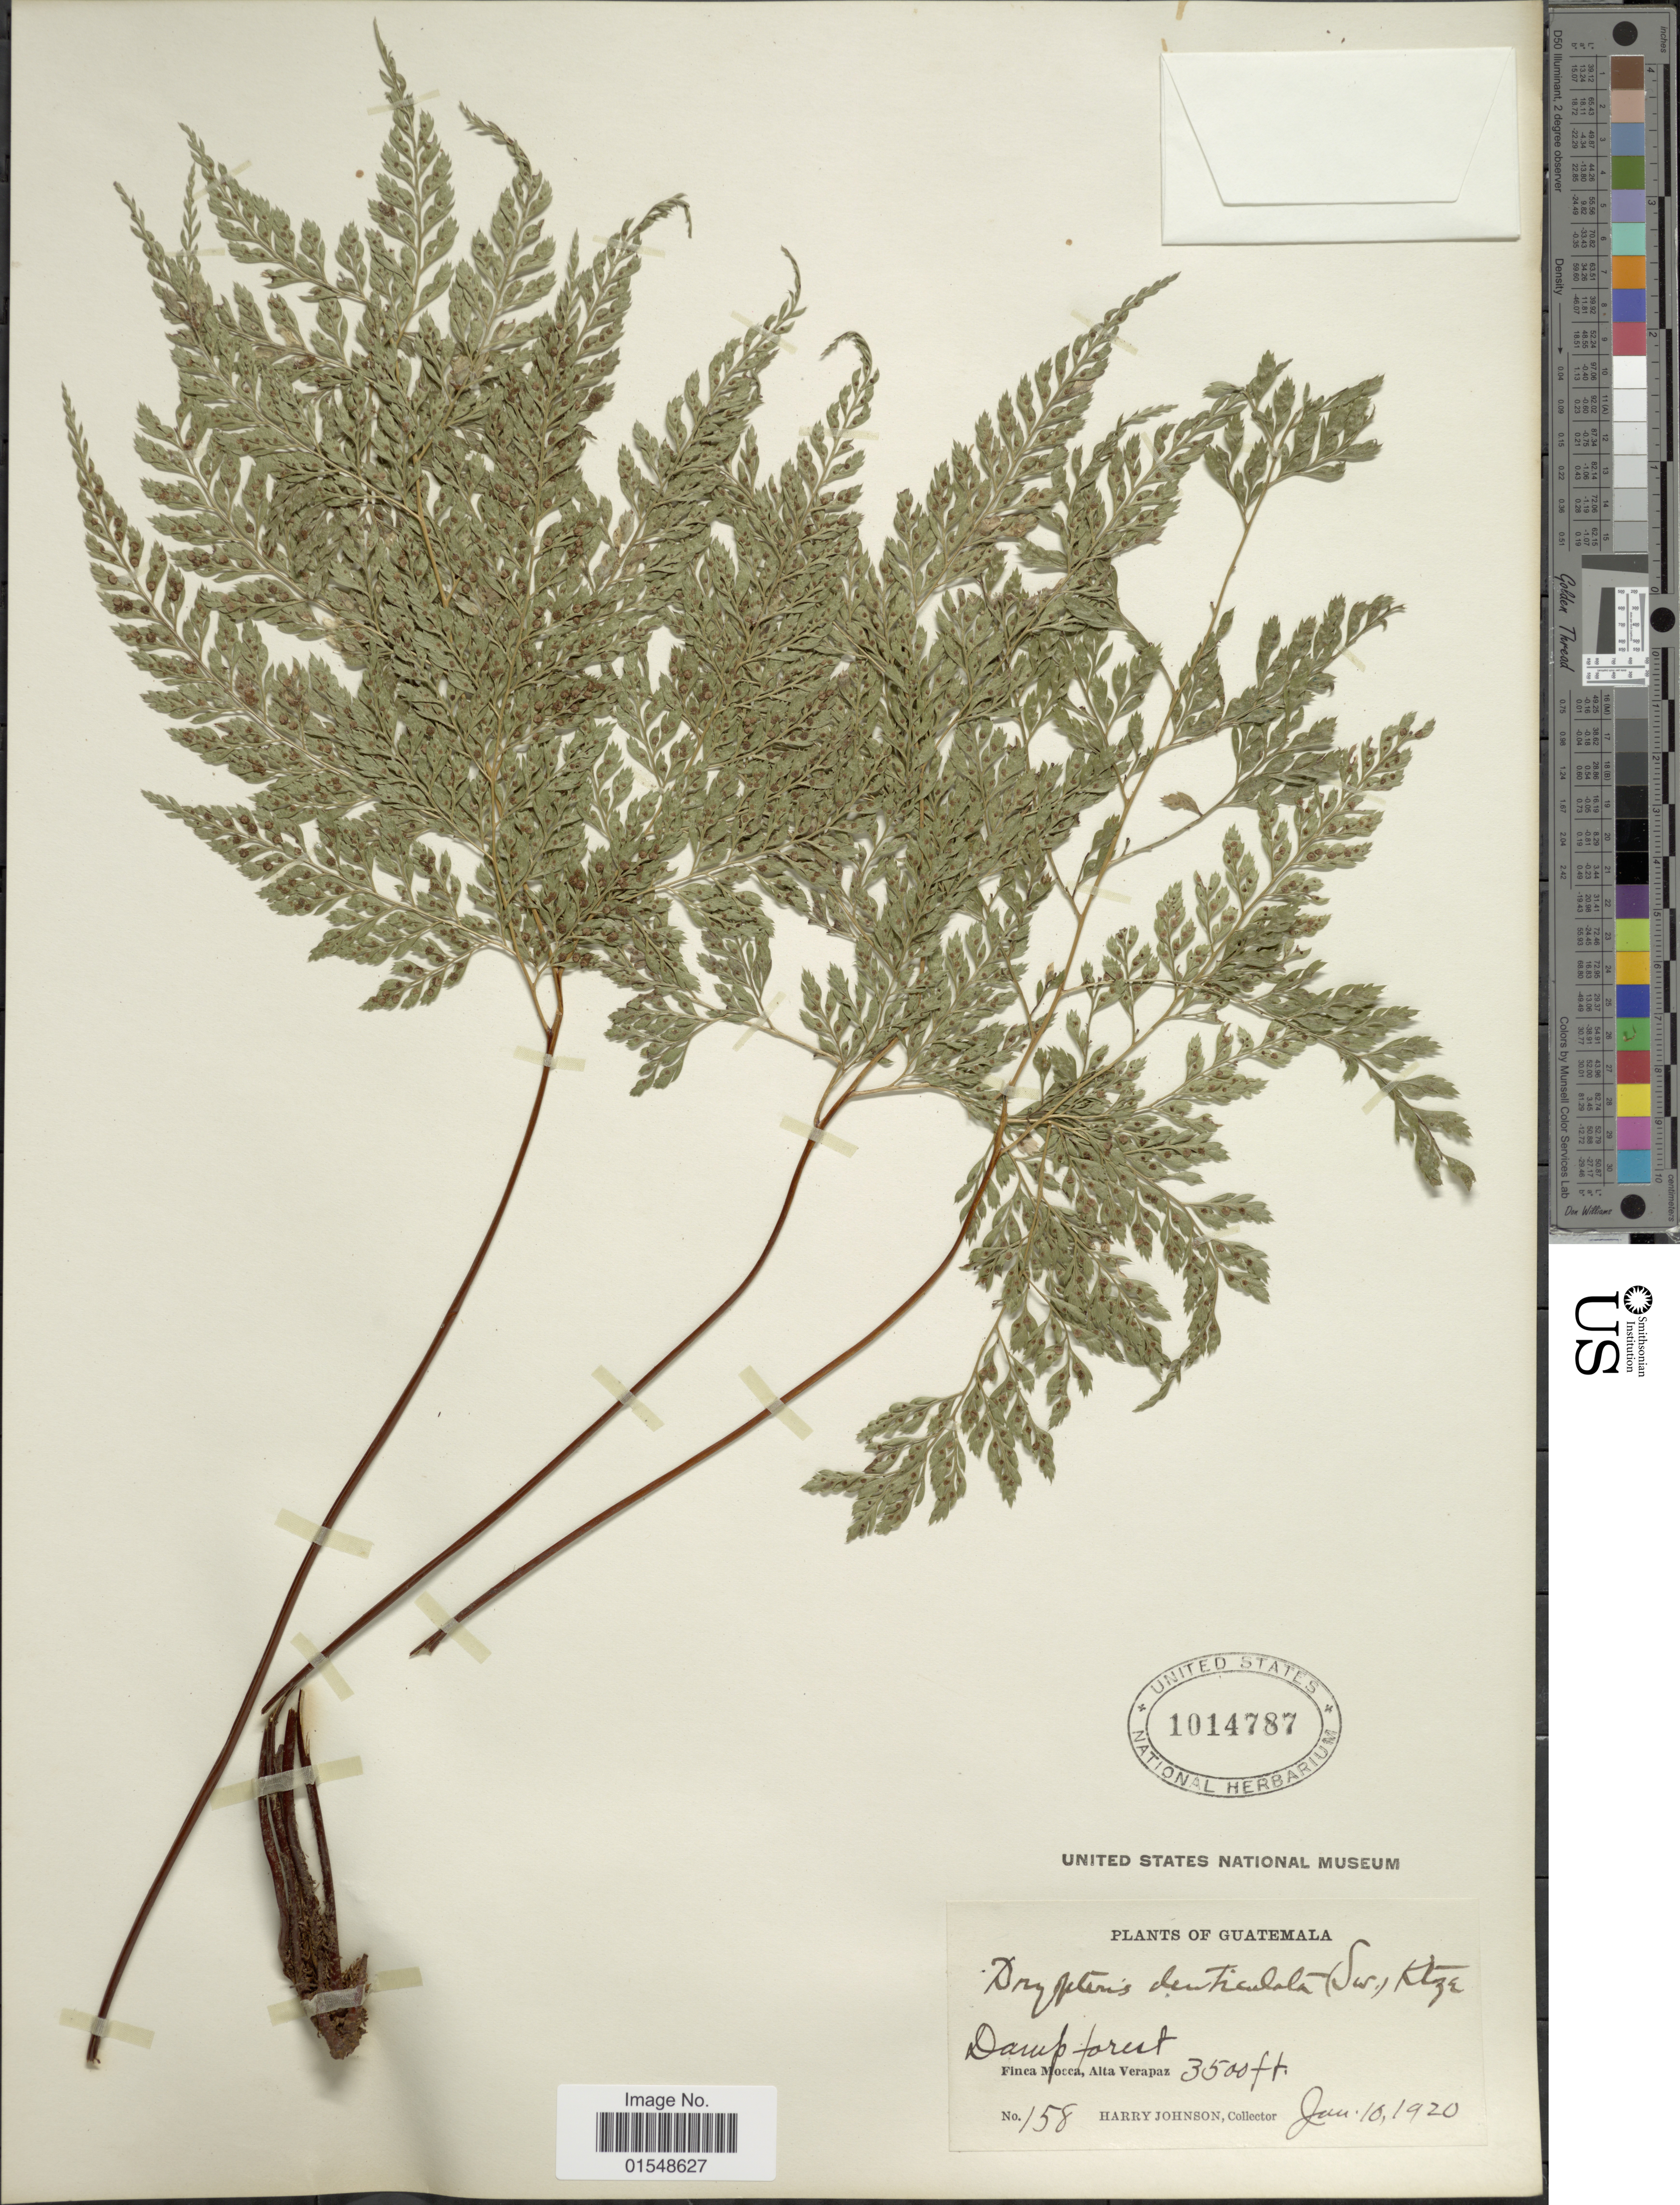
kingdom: Plantae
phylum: Tracheophyta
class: Polypodiopsida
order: Polypodiales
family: Dryopteridaceae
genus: Arachniodes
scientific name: Arachniodes denticulata var. jucunda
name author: (Fée) Lellinger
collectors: H. Johnson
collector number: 158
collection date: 1920-01-10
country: Guatemala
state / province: Alta Verapaz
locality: Finca Mocca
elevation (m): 1067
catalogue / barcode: US 1014787